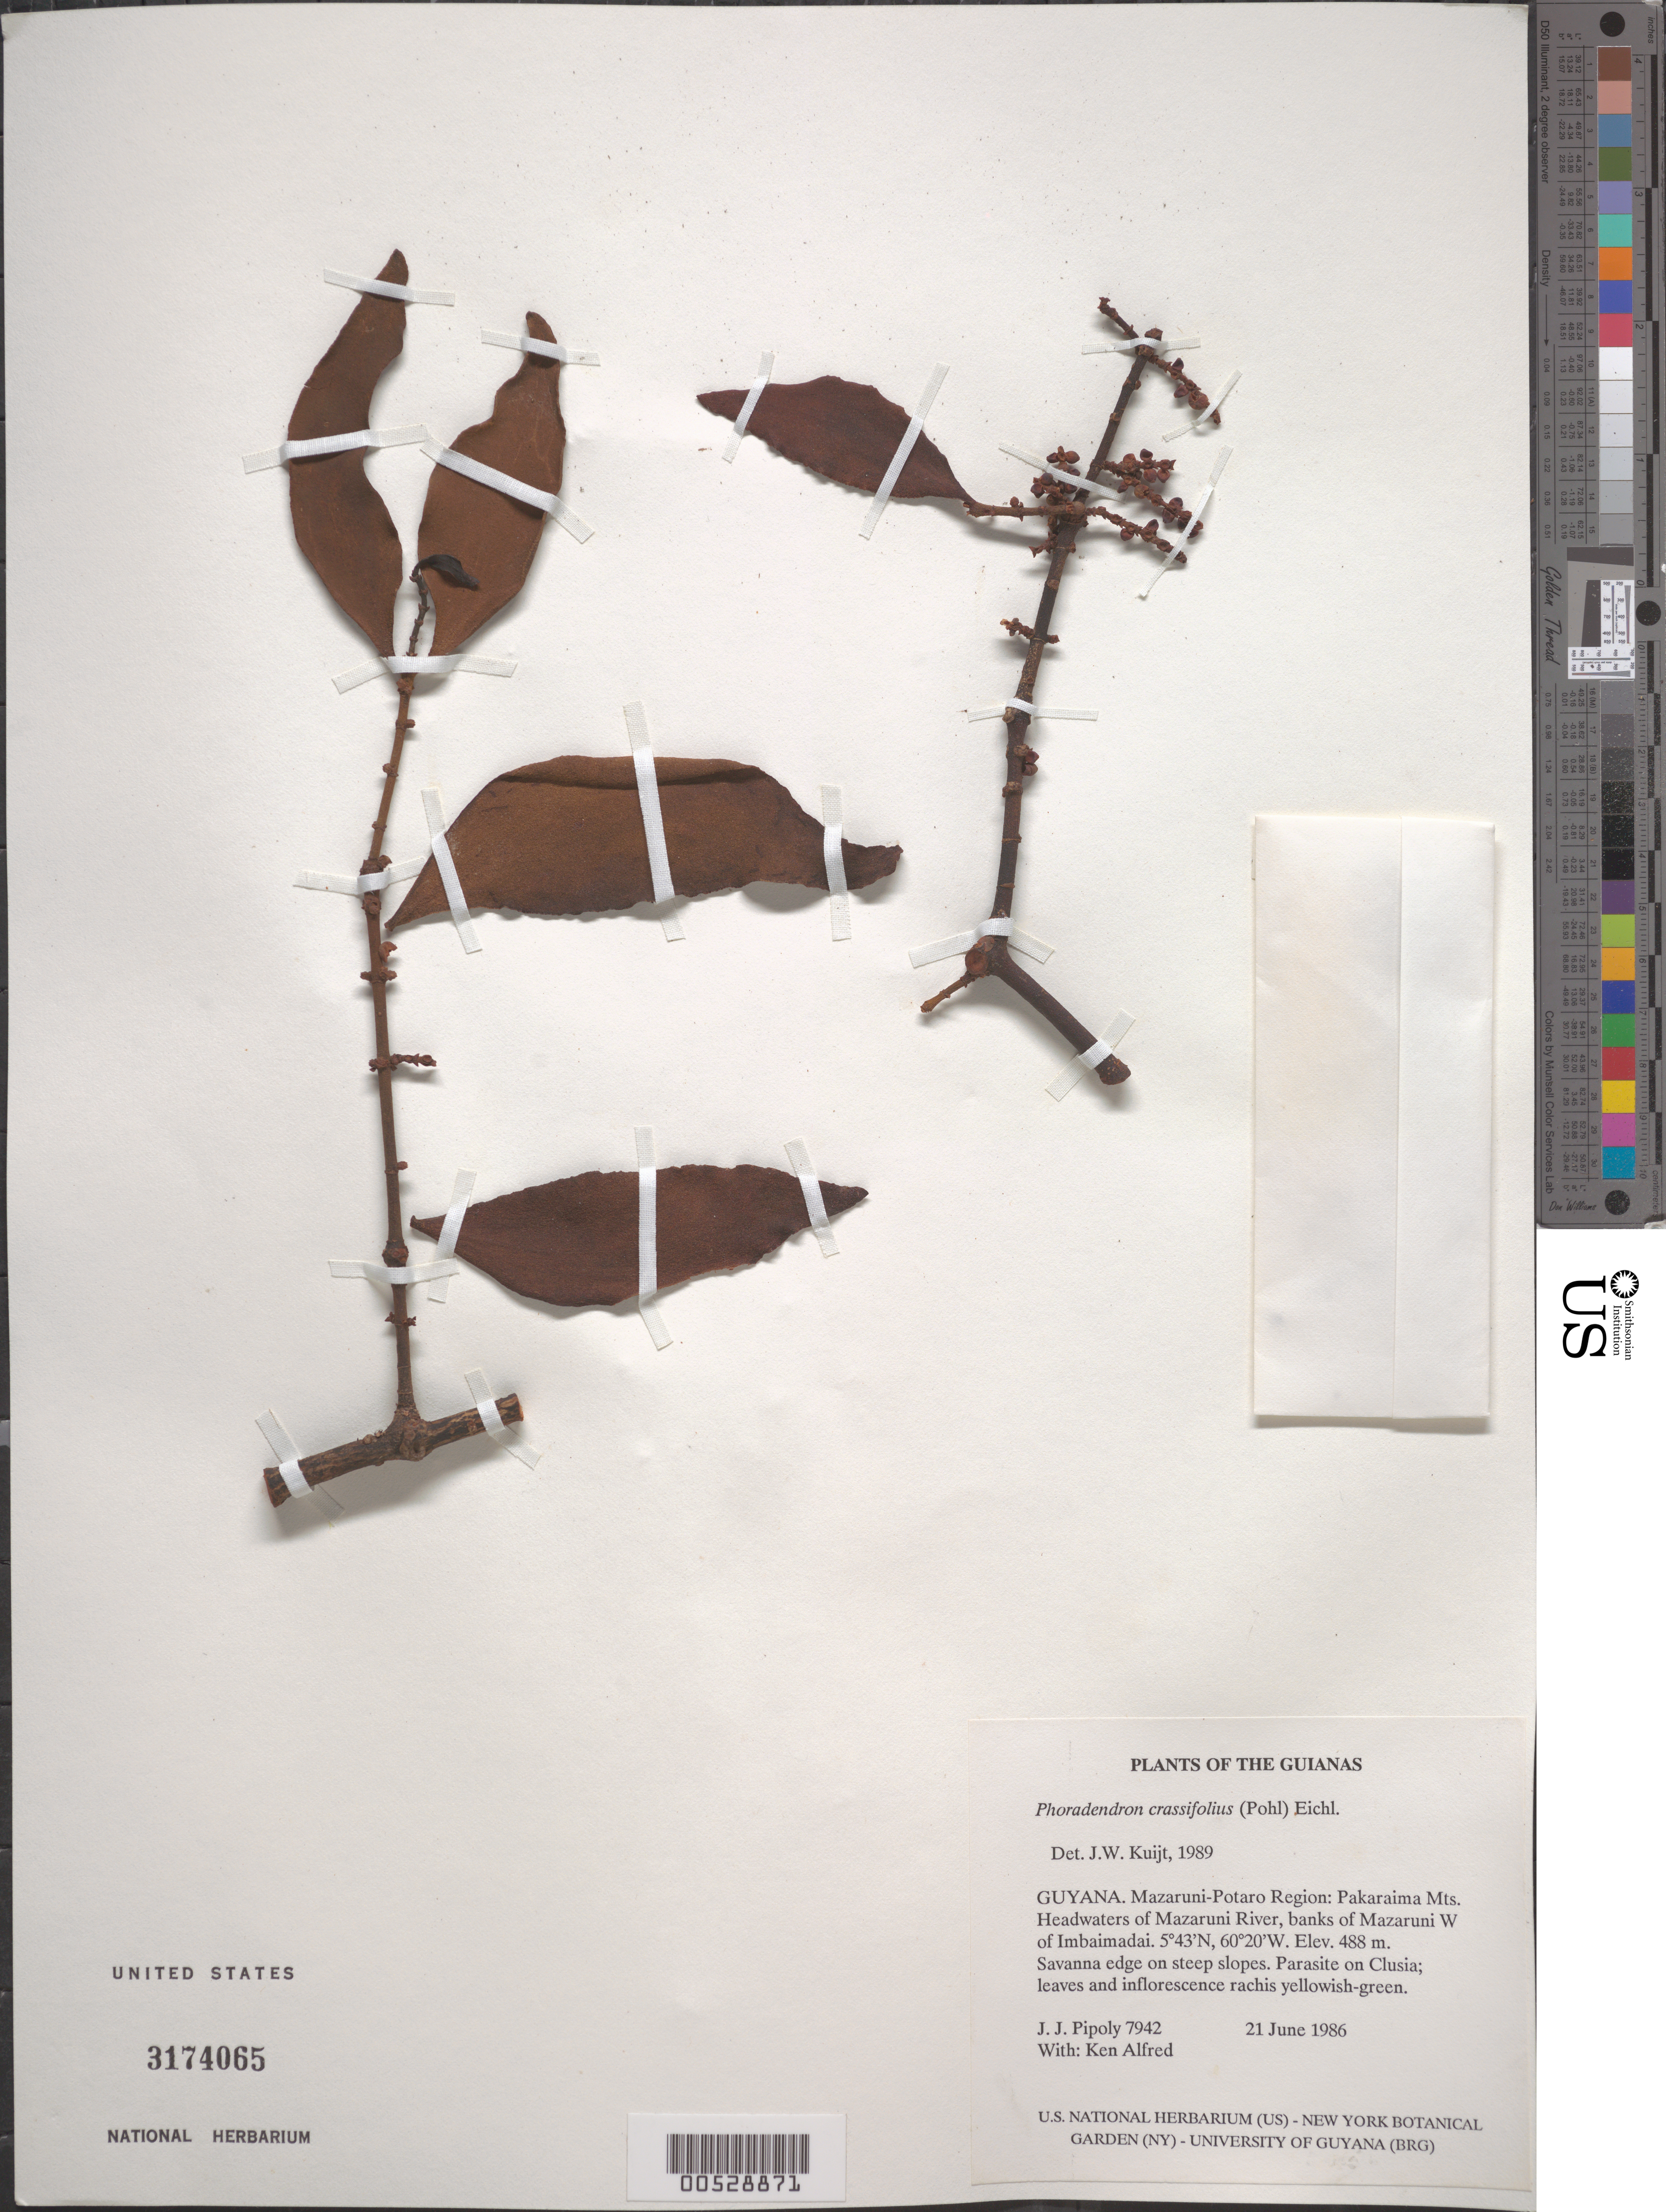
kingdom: Plantae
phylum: Tracheophyta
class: Magnoliopsida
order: Santalales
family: Viscaceae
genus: Phoradendron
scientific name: Phoradendron crassifolium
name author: (Pohl ex DC.) Eichler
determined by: Kuijt, Job, (CANADA)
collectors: J. J. Pipoly & K. Alfred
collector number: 7942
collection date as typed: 21 June 1986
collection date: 1986-06-21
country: Guyana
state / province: Cuyuni-Mazaruni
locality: Pakaraima Mts. Headwaters of Mazaruni River, banks of Mazaruni W of Imbaimadai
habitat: Savanna edge on steep slopes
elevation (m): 488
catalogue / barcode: US 3174065